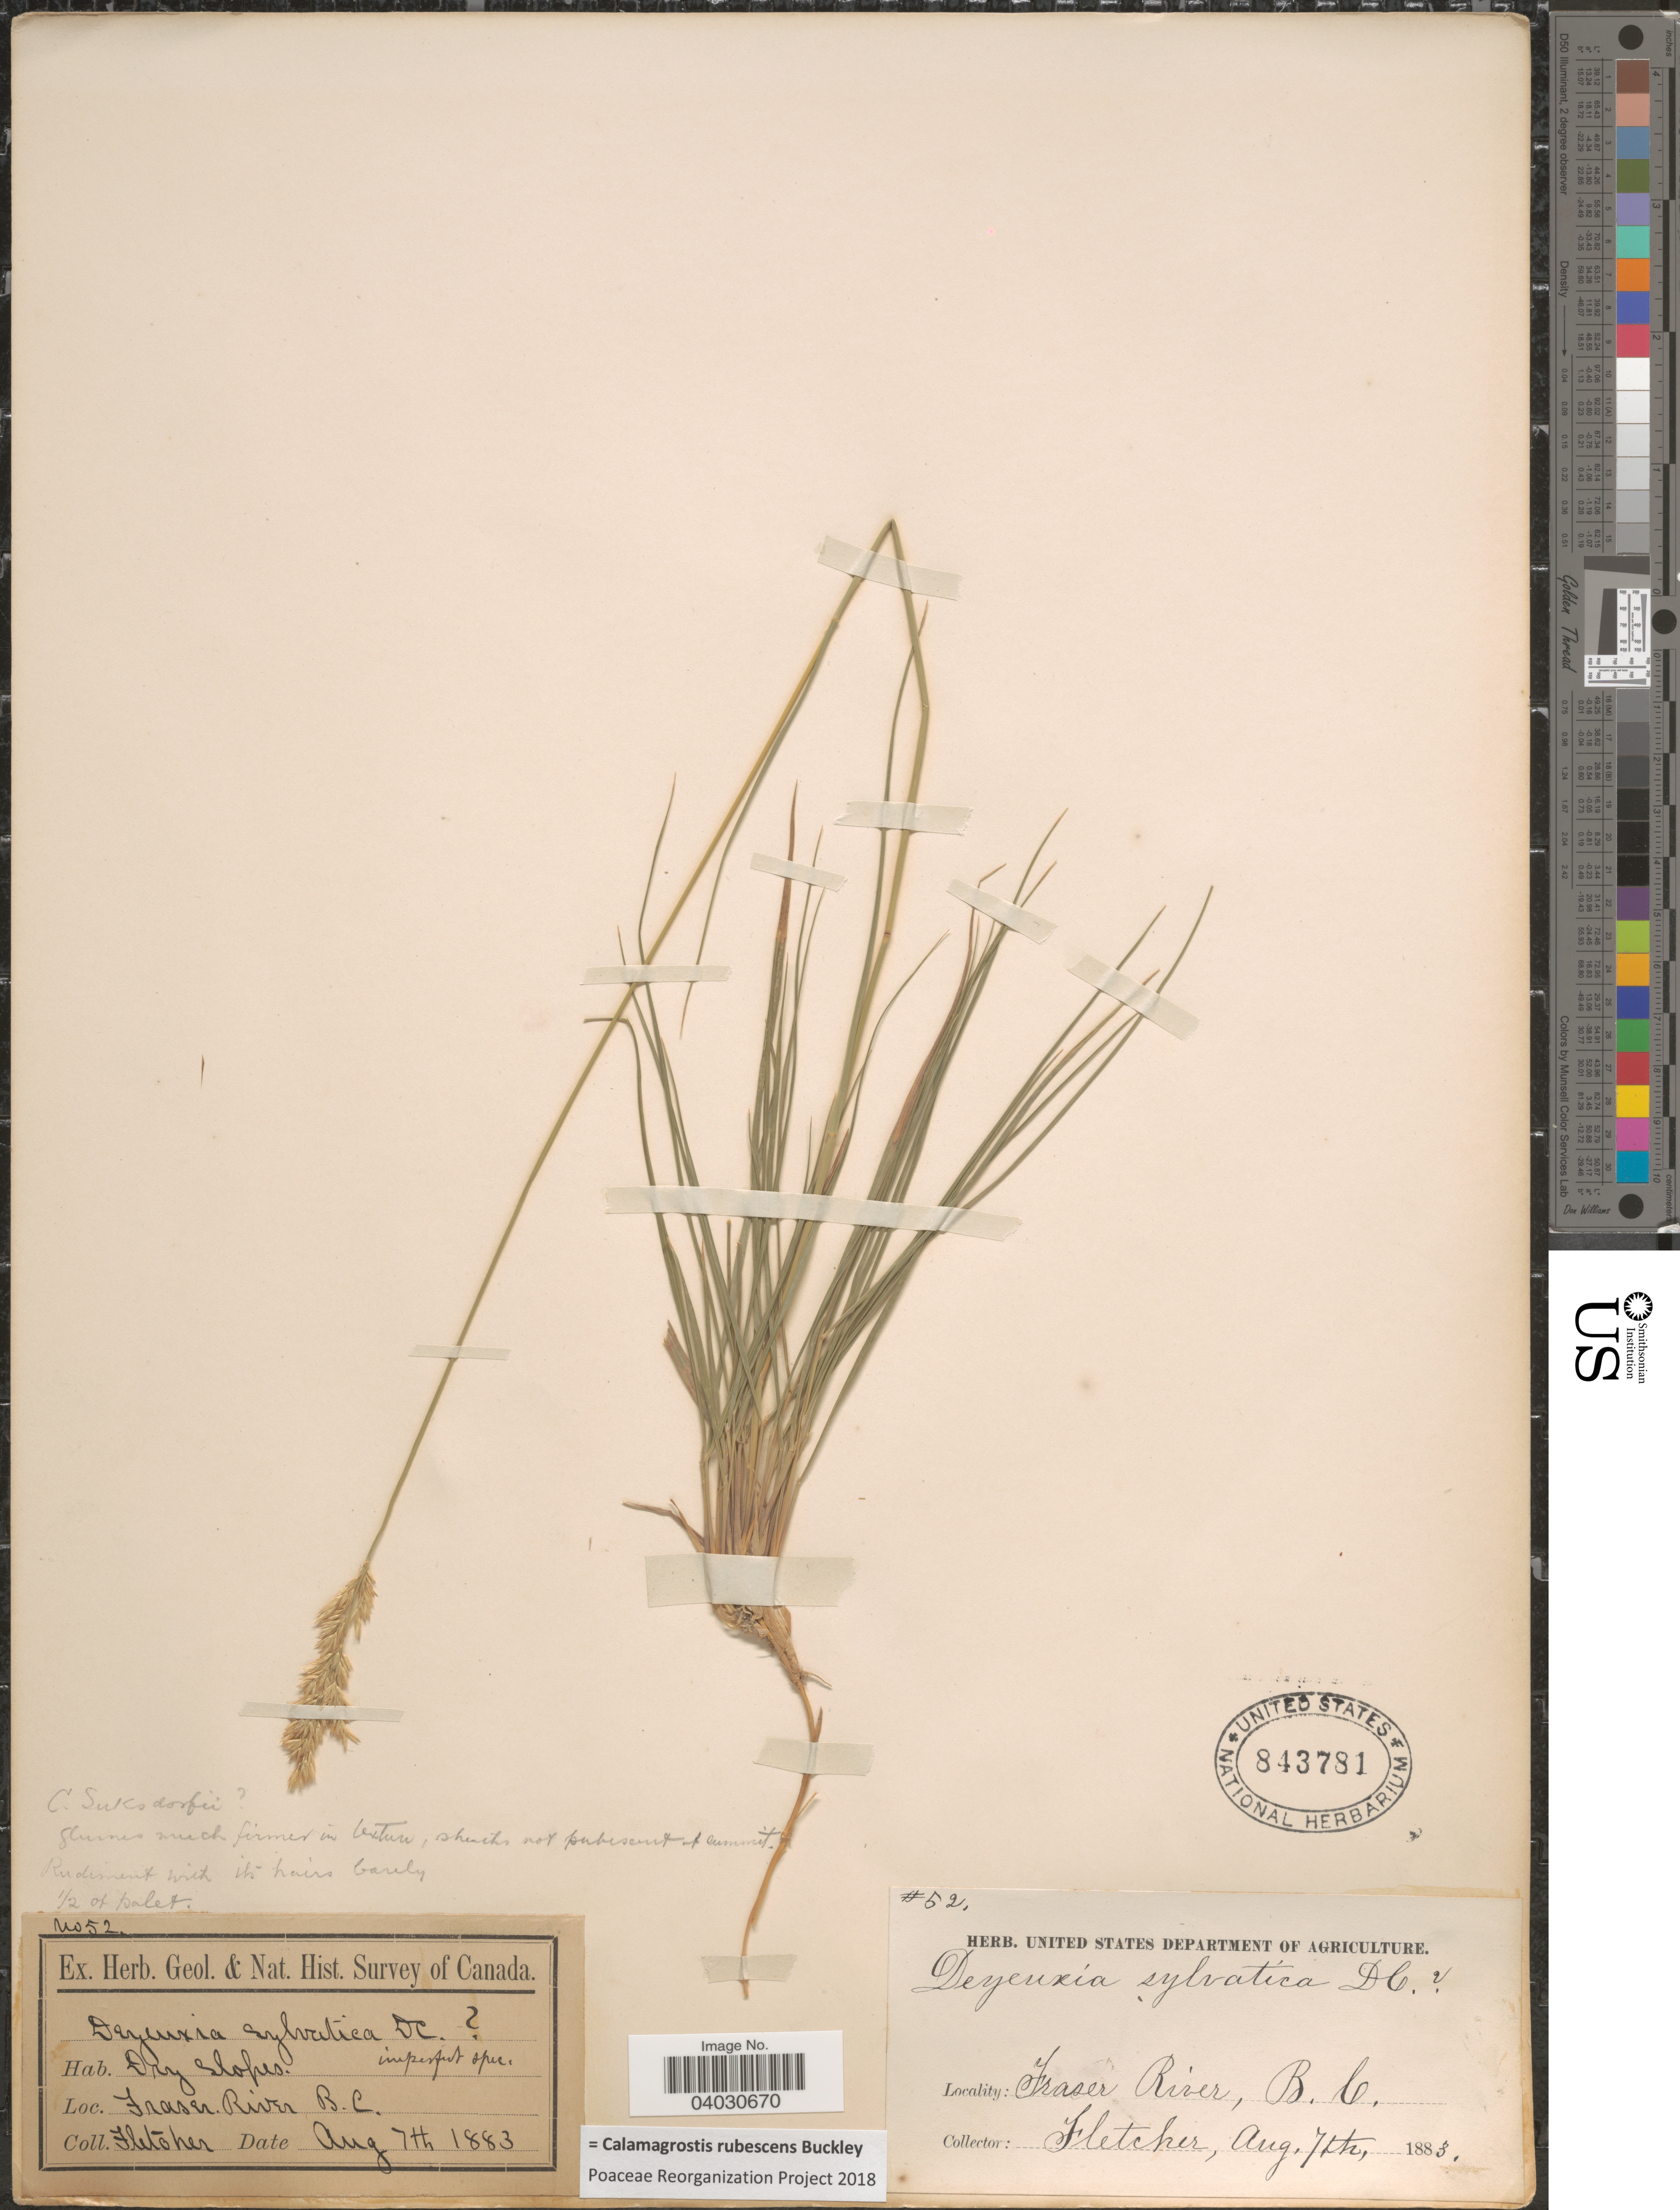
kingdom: Plantae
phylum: Tracheophyta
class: Liliopsida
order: Poales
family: Poaceae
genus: Calamagrostis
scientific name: Calamagrostis rubescens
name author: Buckley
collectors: -. Fletcher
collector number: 52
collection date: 1883-08-07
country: Canada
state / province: British Columbia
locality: Fraser River.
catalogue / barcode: US 843781